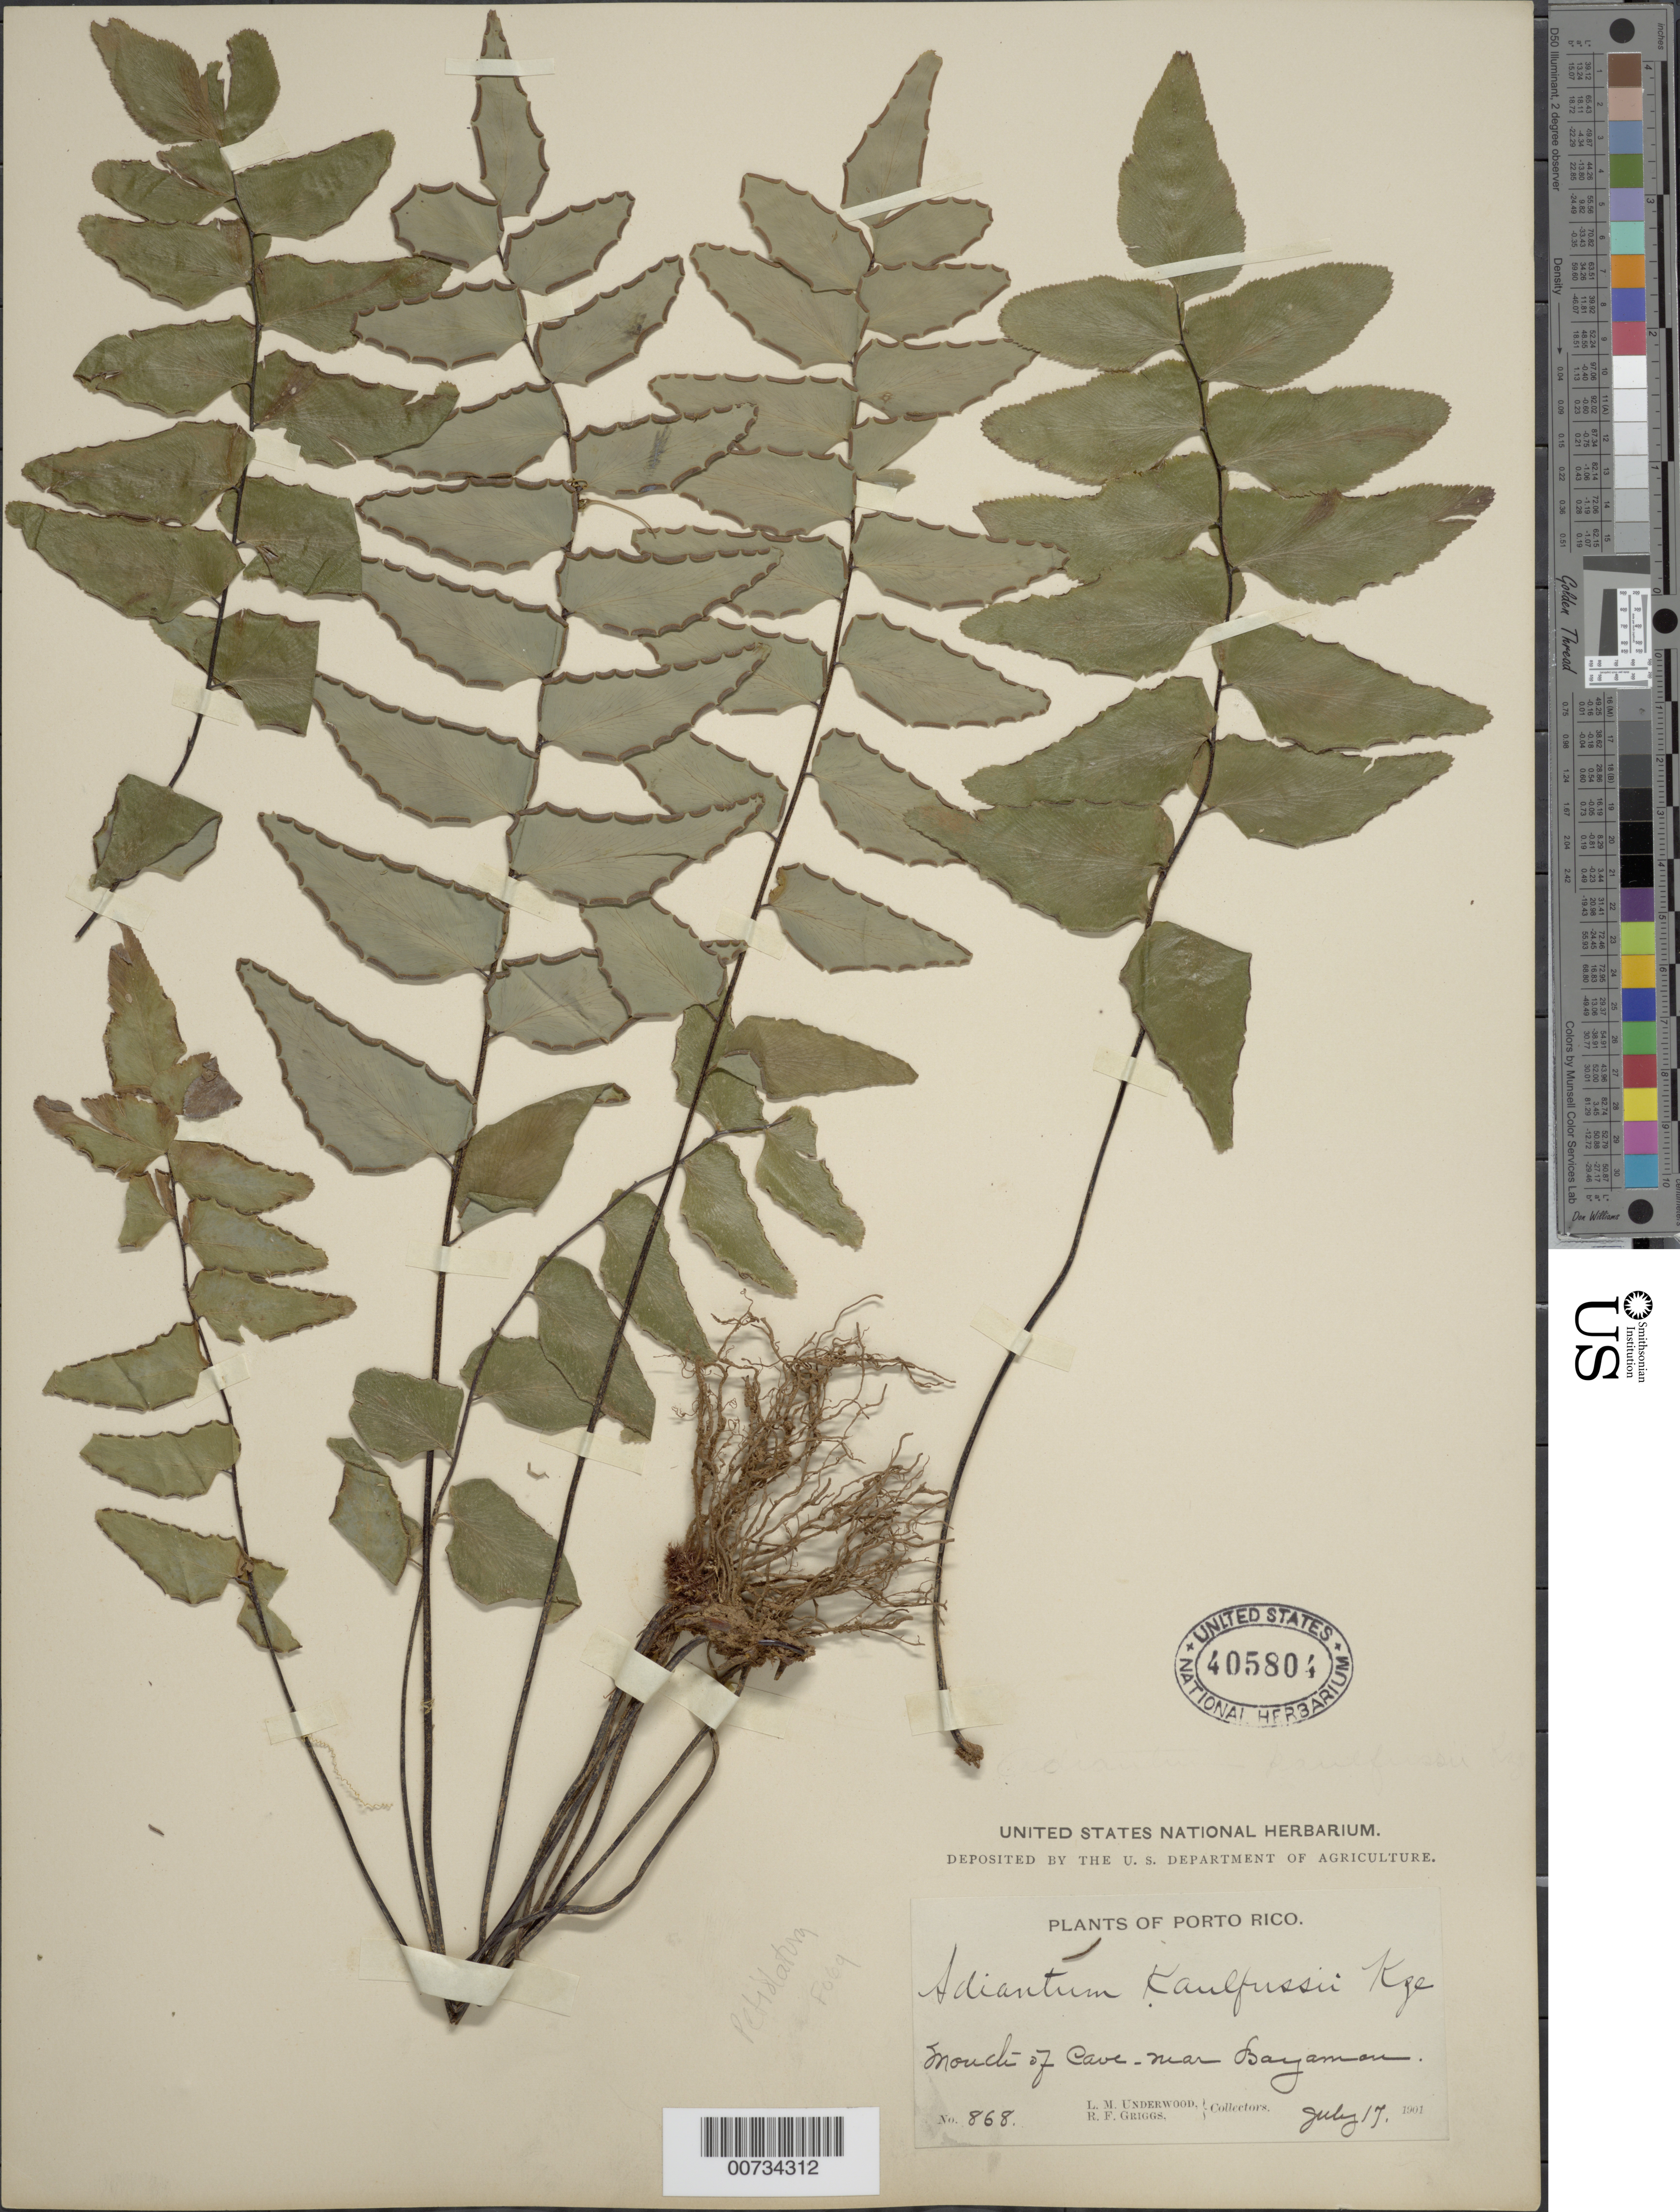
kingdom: Plantae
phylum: Tracheophyta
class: Polypodiopsida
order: Polypodiales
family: Pteridaceae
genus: Adiantum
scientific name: Adiantum petiolatum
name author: Desv.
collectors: L. M. Underwood & R. F. Griggs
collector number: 868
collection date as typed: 17 Jul 1901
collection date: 1901-07-17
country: Puerto Rico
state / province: Bayamón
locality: Bayamon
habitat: Mouth of cave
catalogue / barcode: US 405804